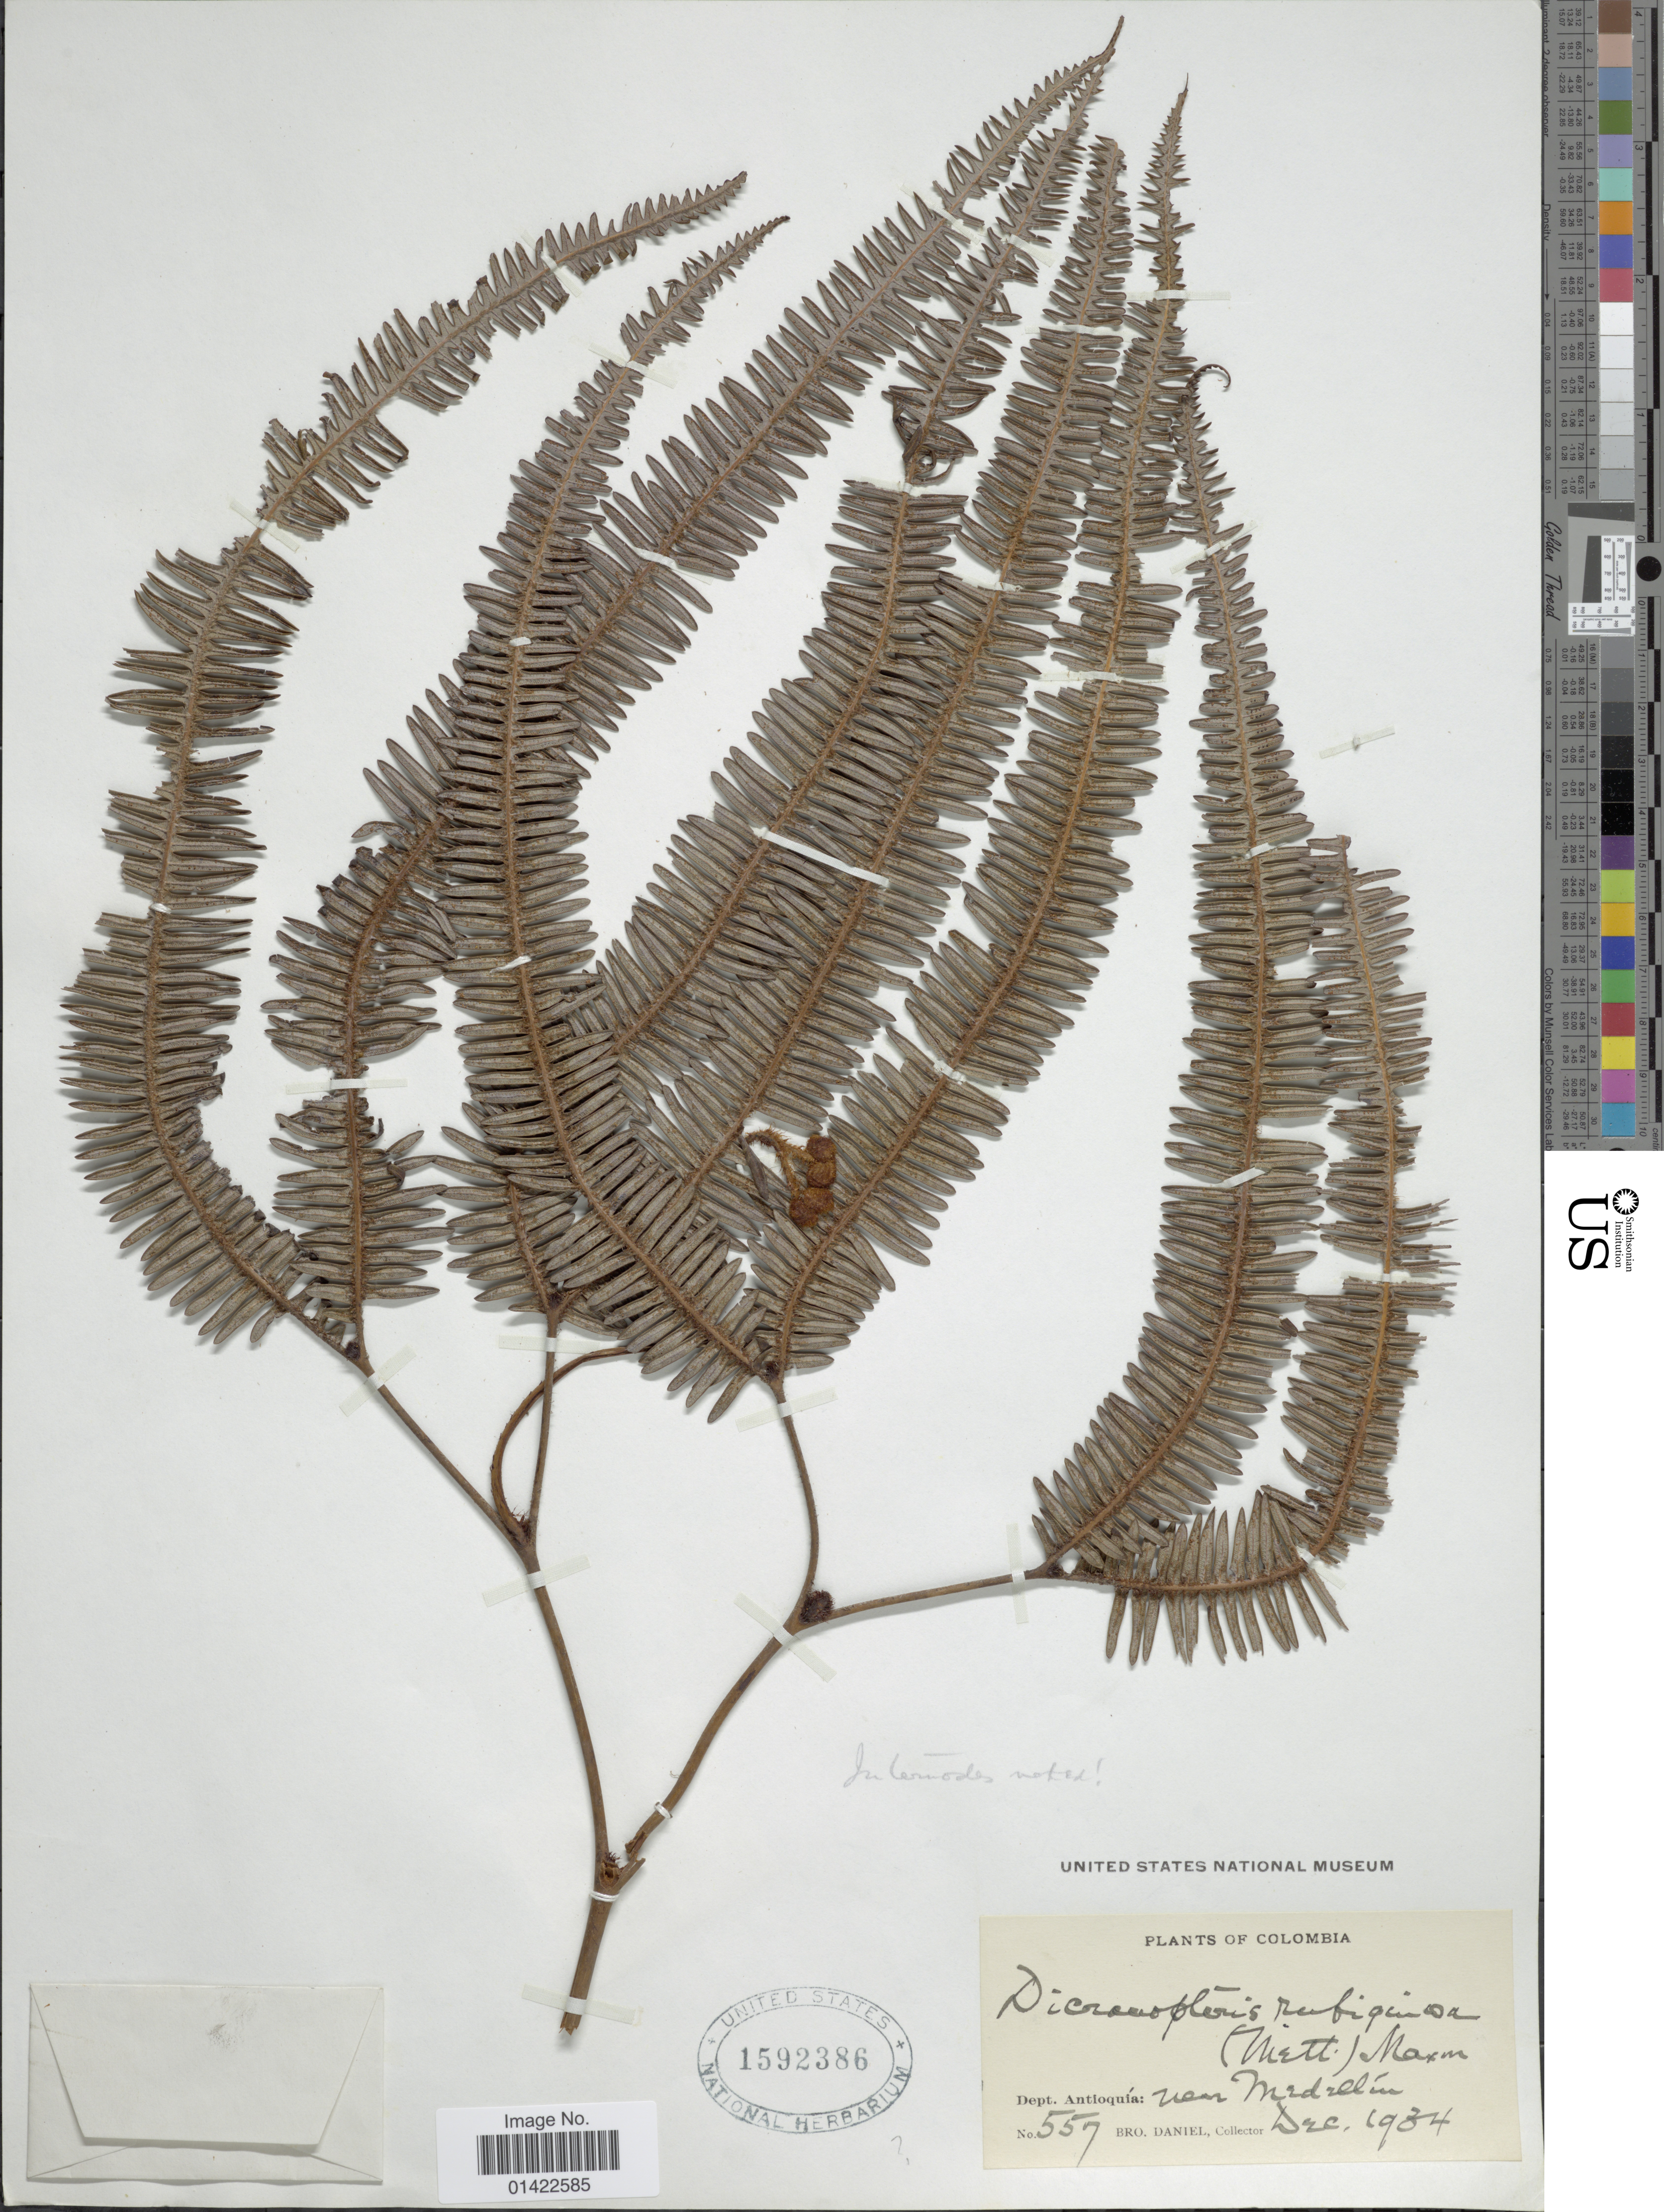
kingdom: Plantae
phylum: Tracheophyta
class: Polypodiopsida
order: Gleicheniales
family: Gleicheniaceae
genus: Sticherus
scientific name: Sticherus rubiginosus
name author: (Mett.) Nakai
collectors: Bro. Daniel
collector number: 557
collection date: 1934-12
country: Colombia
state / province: Antioquia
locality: Near Medellín.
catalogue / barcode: US 1592386